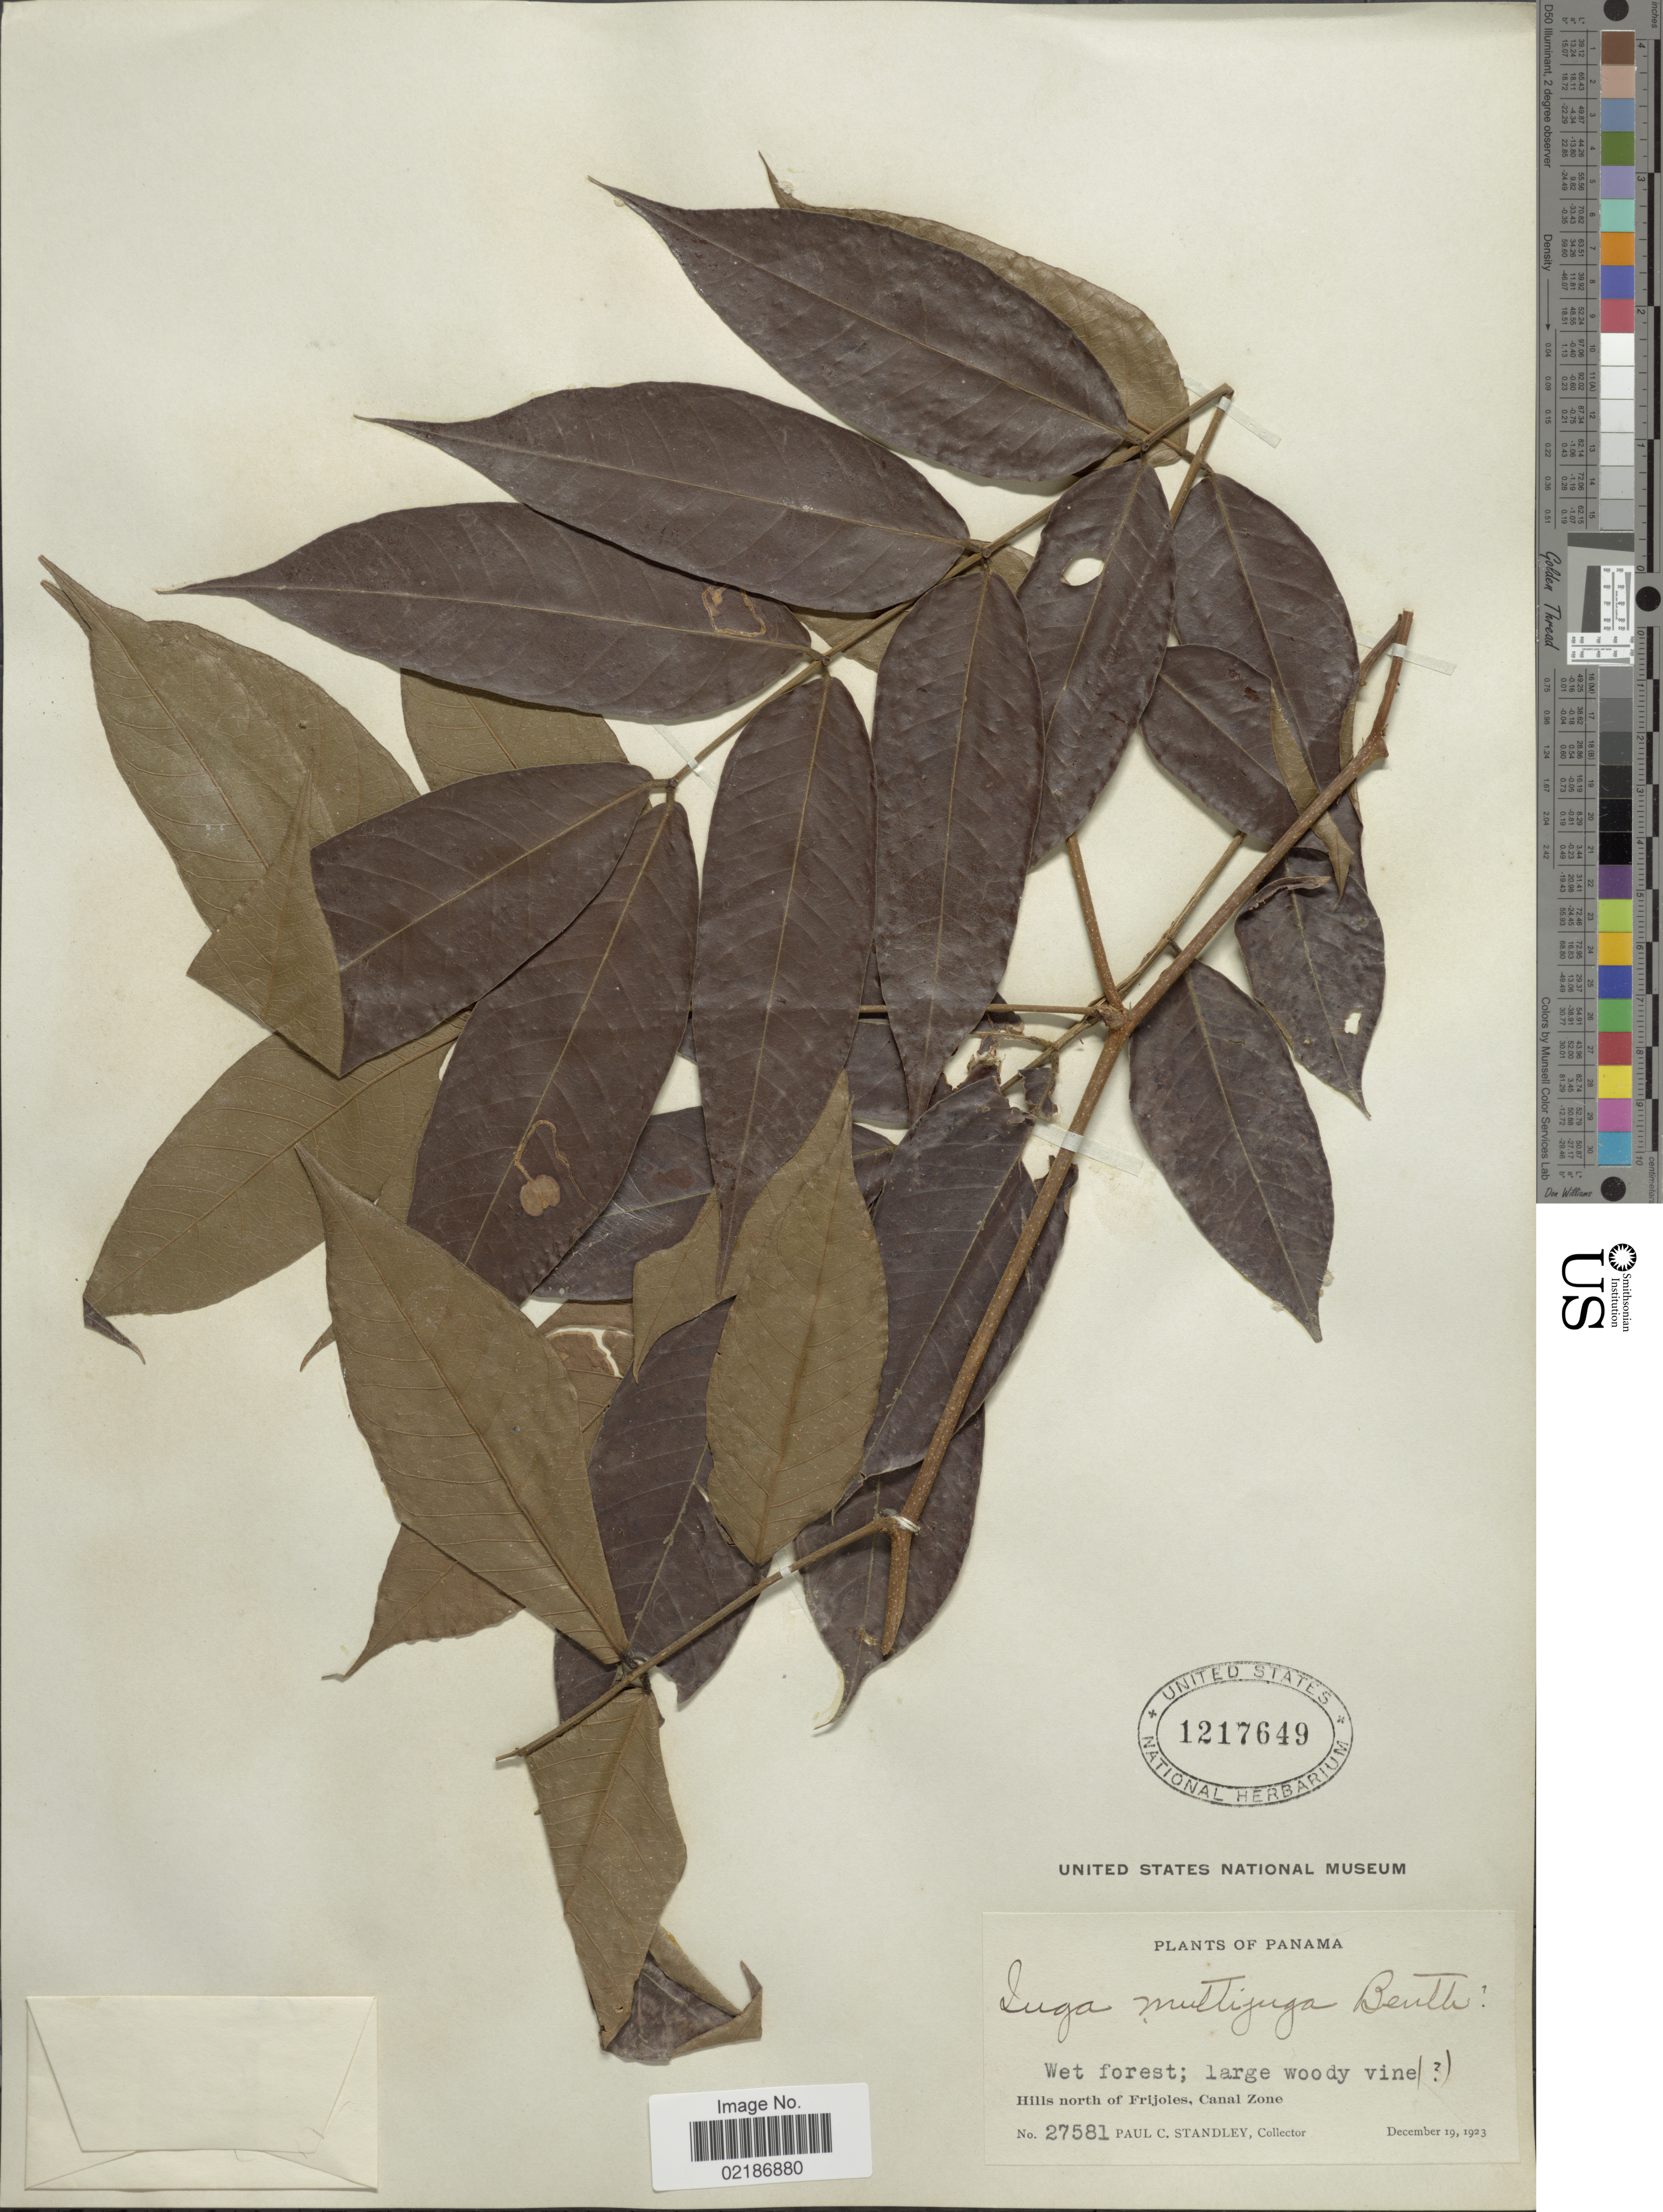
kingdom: Plantae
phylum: Tracheophyta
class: Magnoliopsida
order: Fabales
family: Fabaceae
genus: Inga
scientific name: Inga thibaudiana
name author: DC.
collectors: P. C. Standley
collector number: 27581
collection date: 1923-12-19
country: Panama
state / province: Colón / Panamá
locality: Hills north of Frijoles, Canal Zone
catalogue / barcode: US 1217649